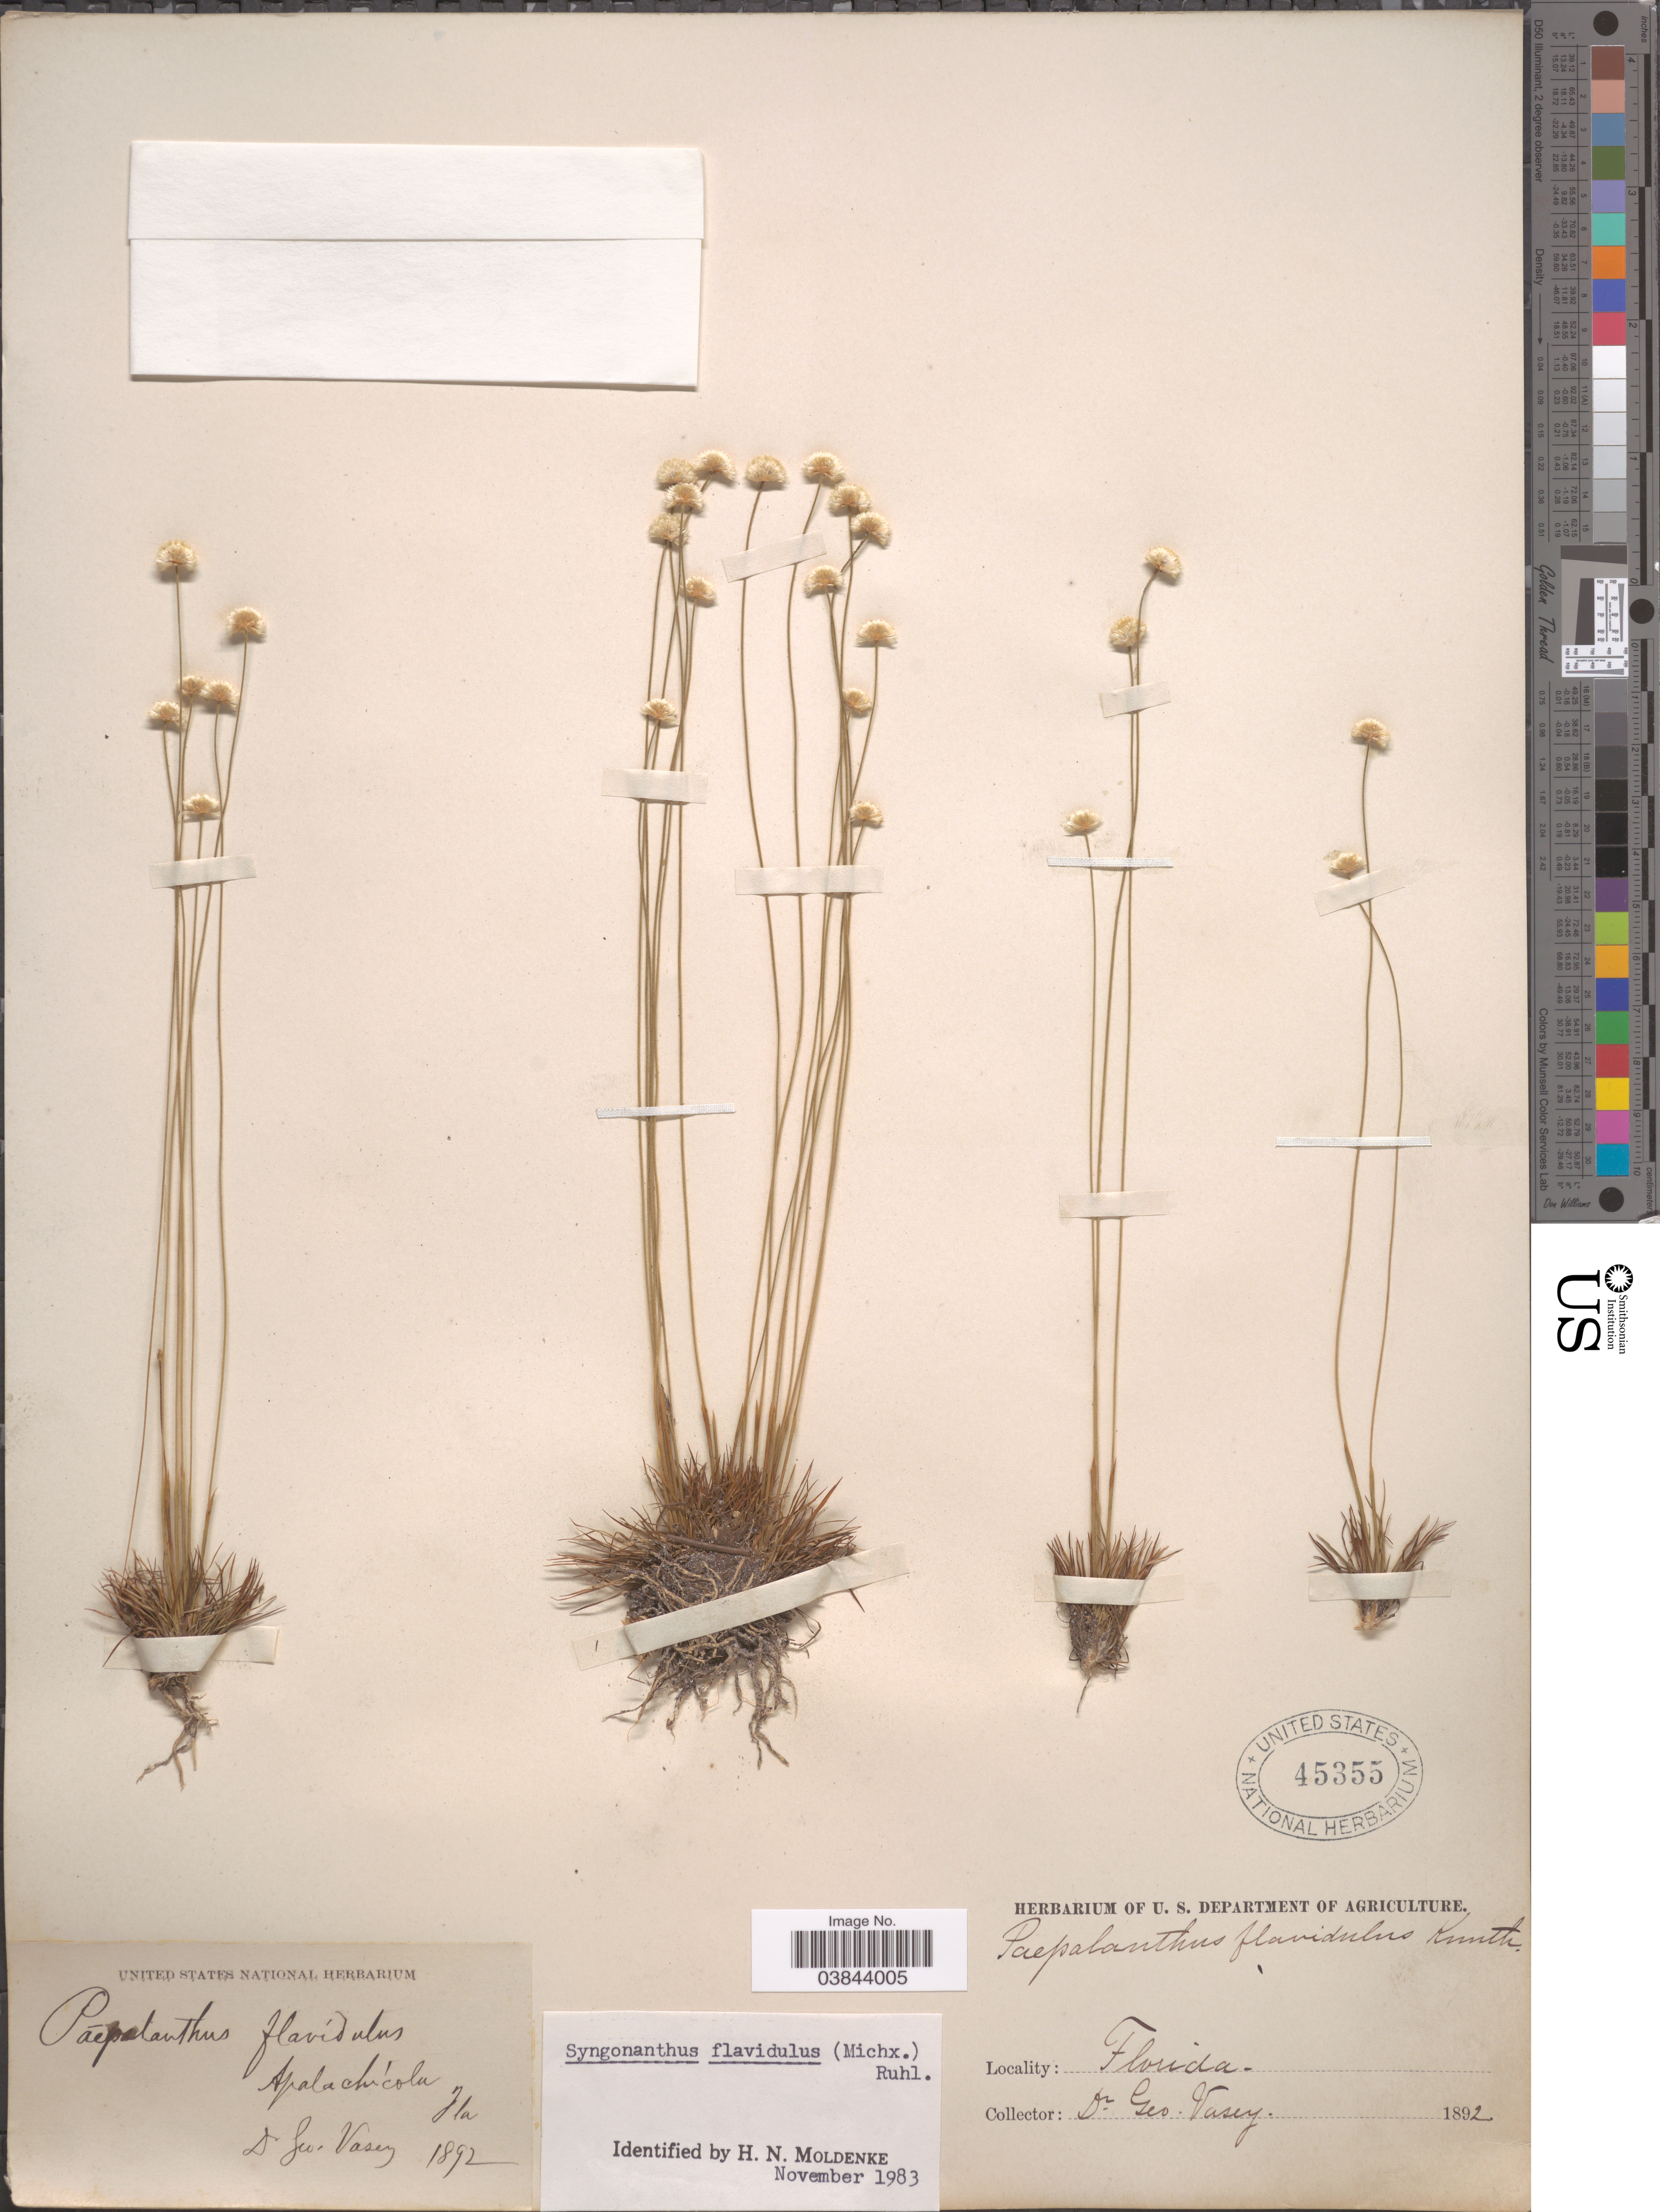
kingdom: Plantae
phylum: Tracheophyta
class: Liliopsida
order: Poales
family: Eriocaulaceae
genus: Syngonanthus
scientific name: Syngonanthus flavidulus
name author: (Michx.) Ruhland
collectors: G. Vasey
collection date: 1892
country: United States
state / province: Florida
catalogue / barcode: US 45355